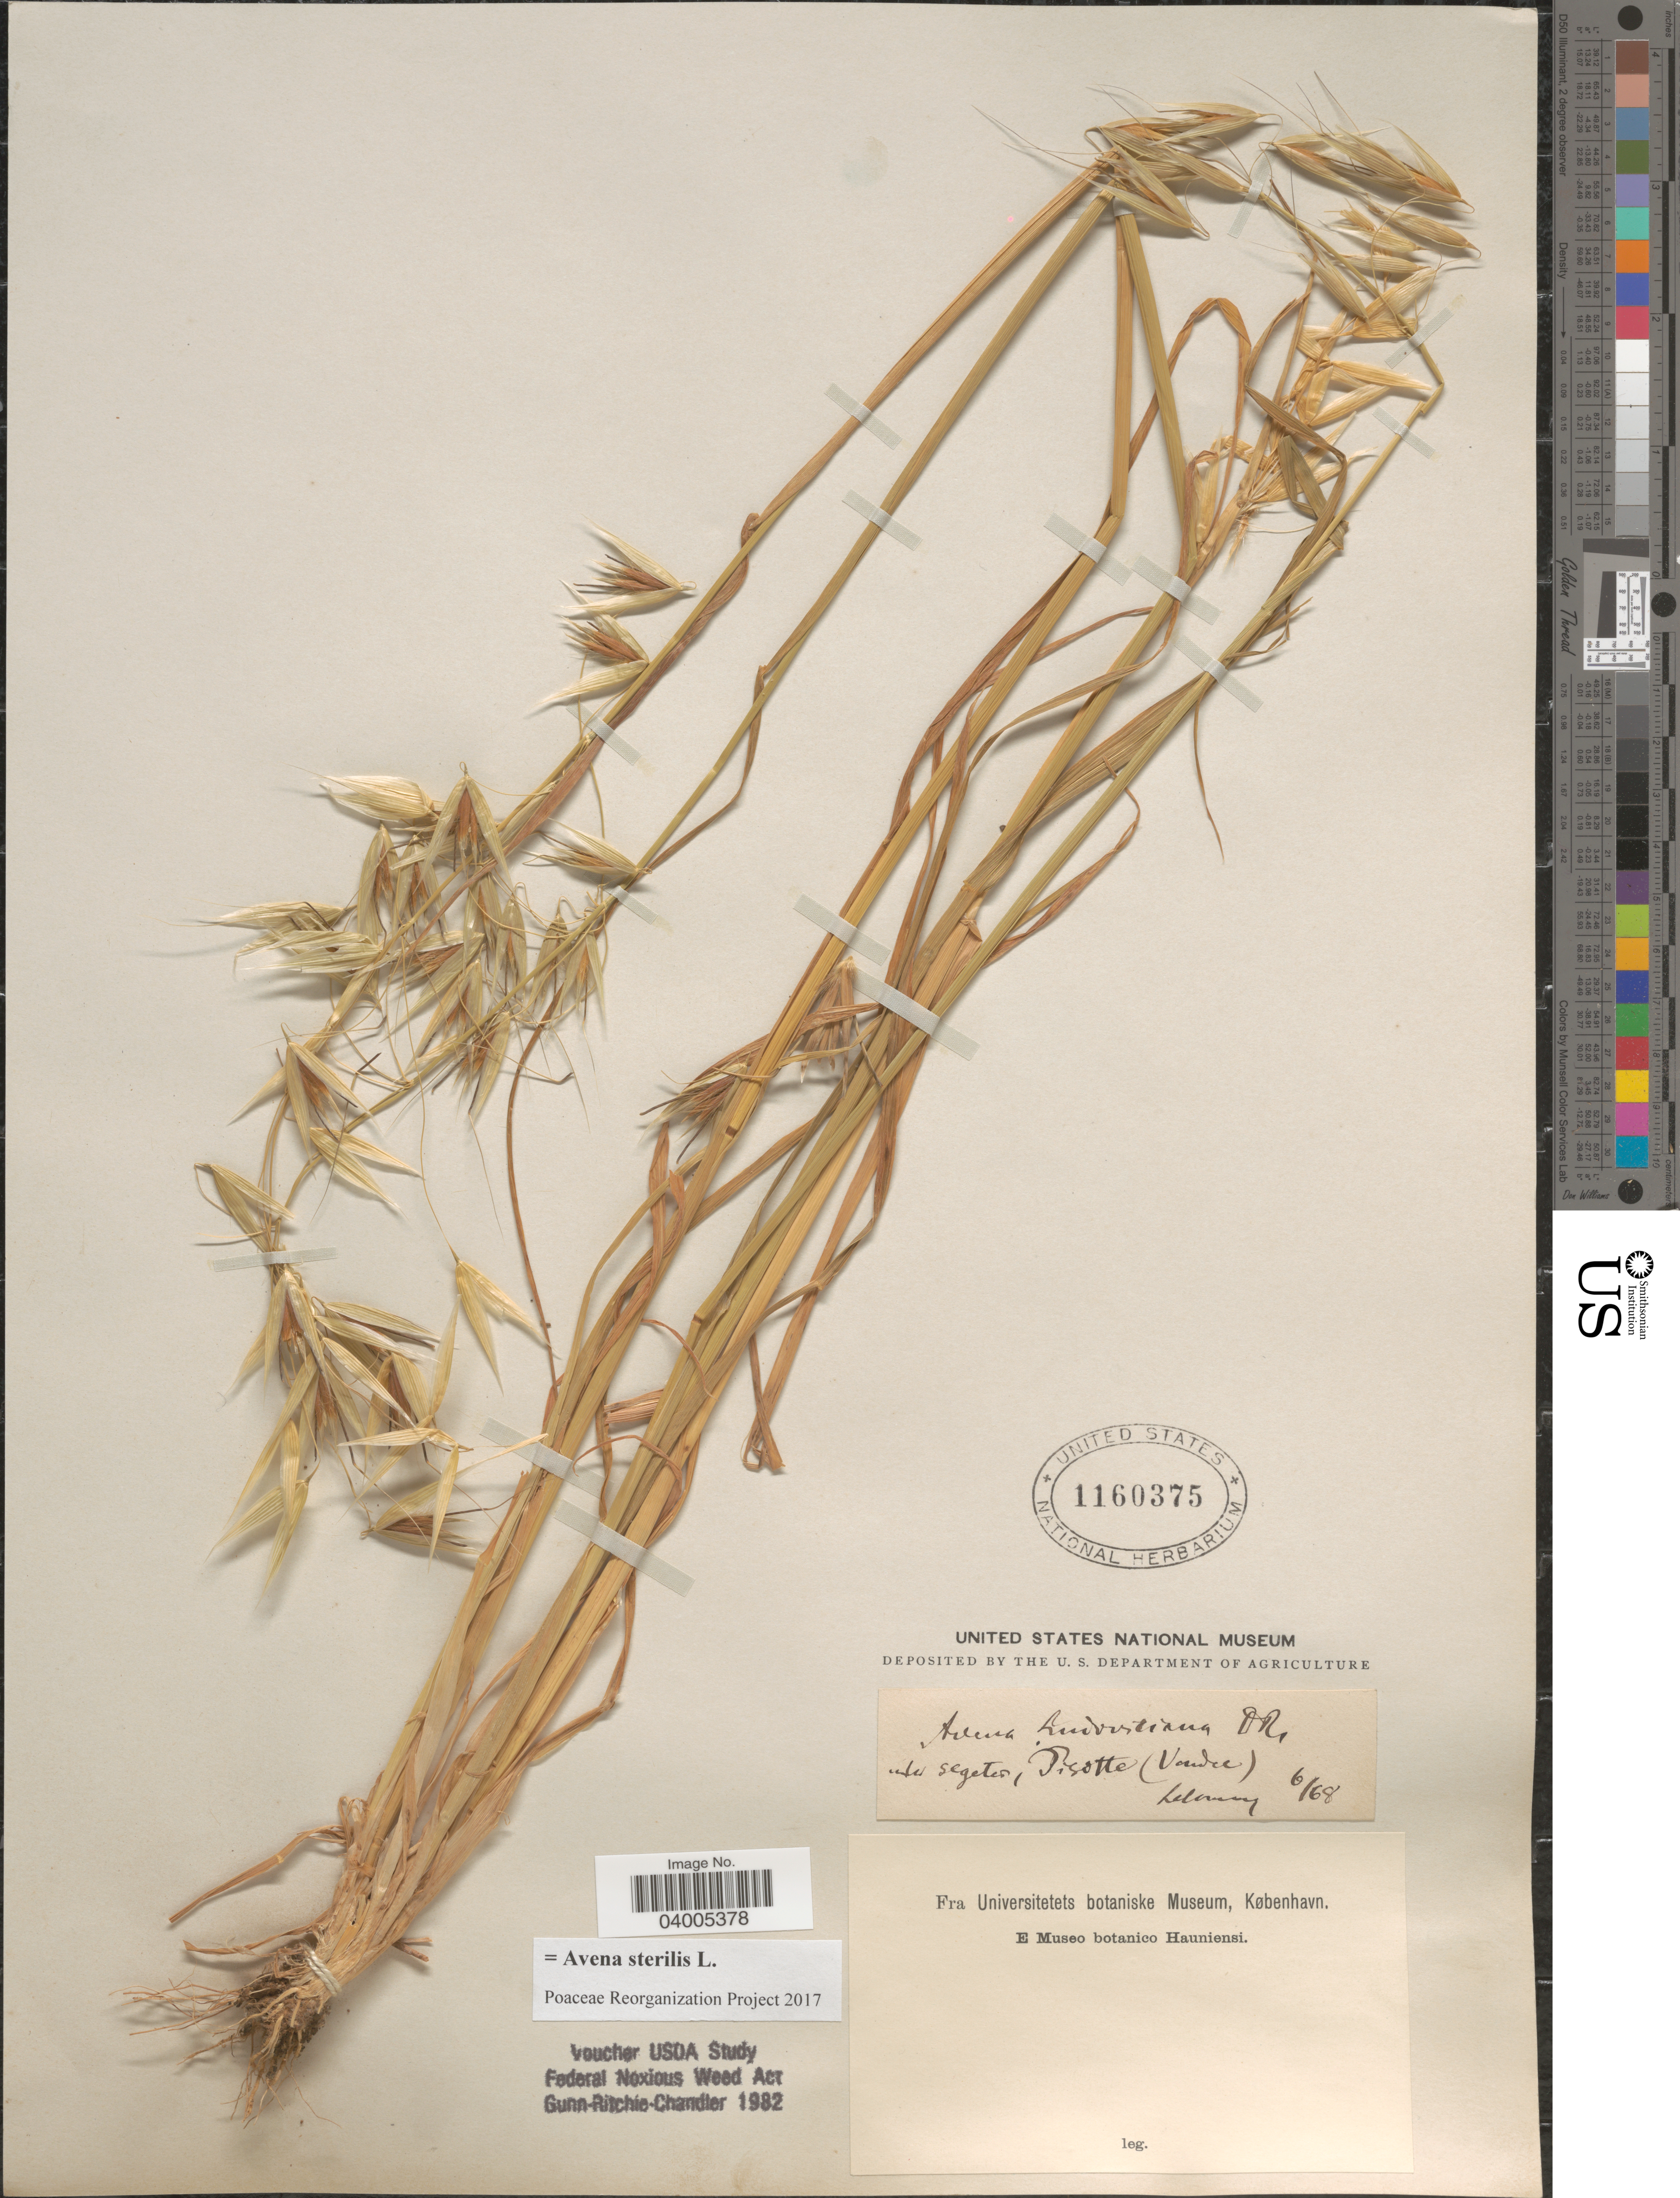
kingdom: Plantae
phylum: Tracheophyta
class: Liliopsida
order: Poales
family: Poaceae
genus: Avena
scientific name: Avena sterilis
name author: L.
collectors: Letourneux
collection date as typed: Transcribed d/m/y: /6/68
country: France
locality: Inter segetes, Pisotte (Vendee).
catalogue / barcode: US 1160375